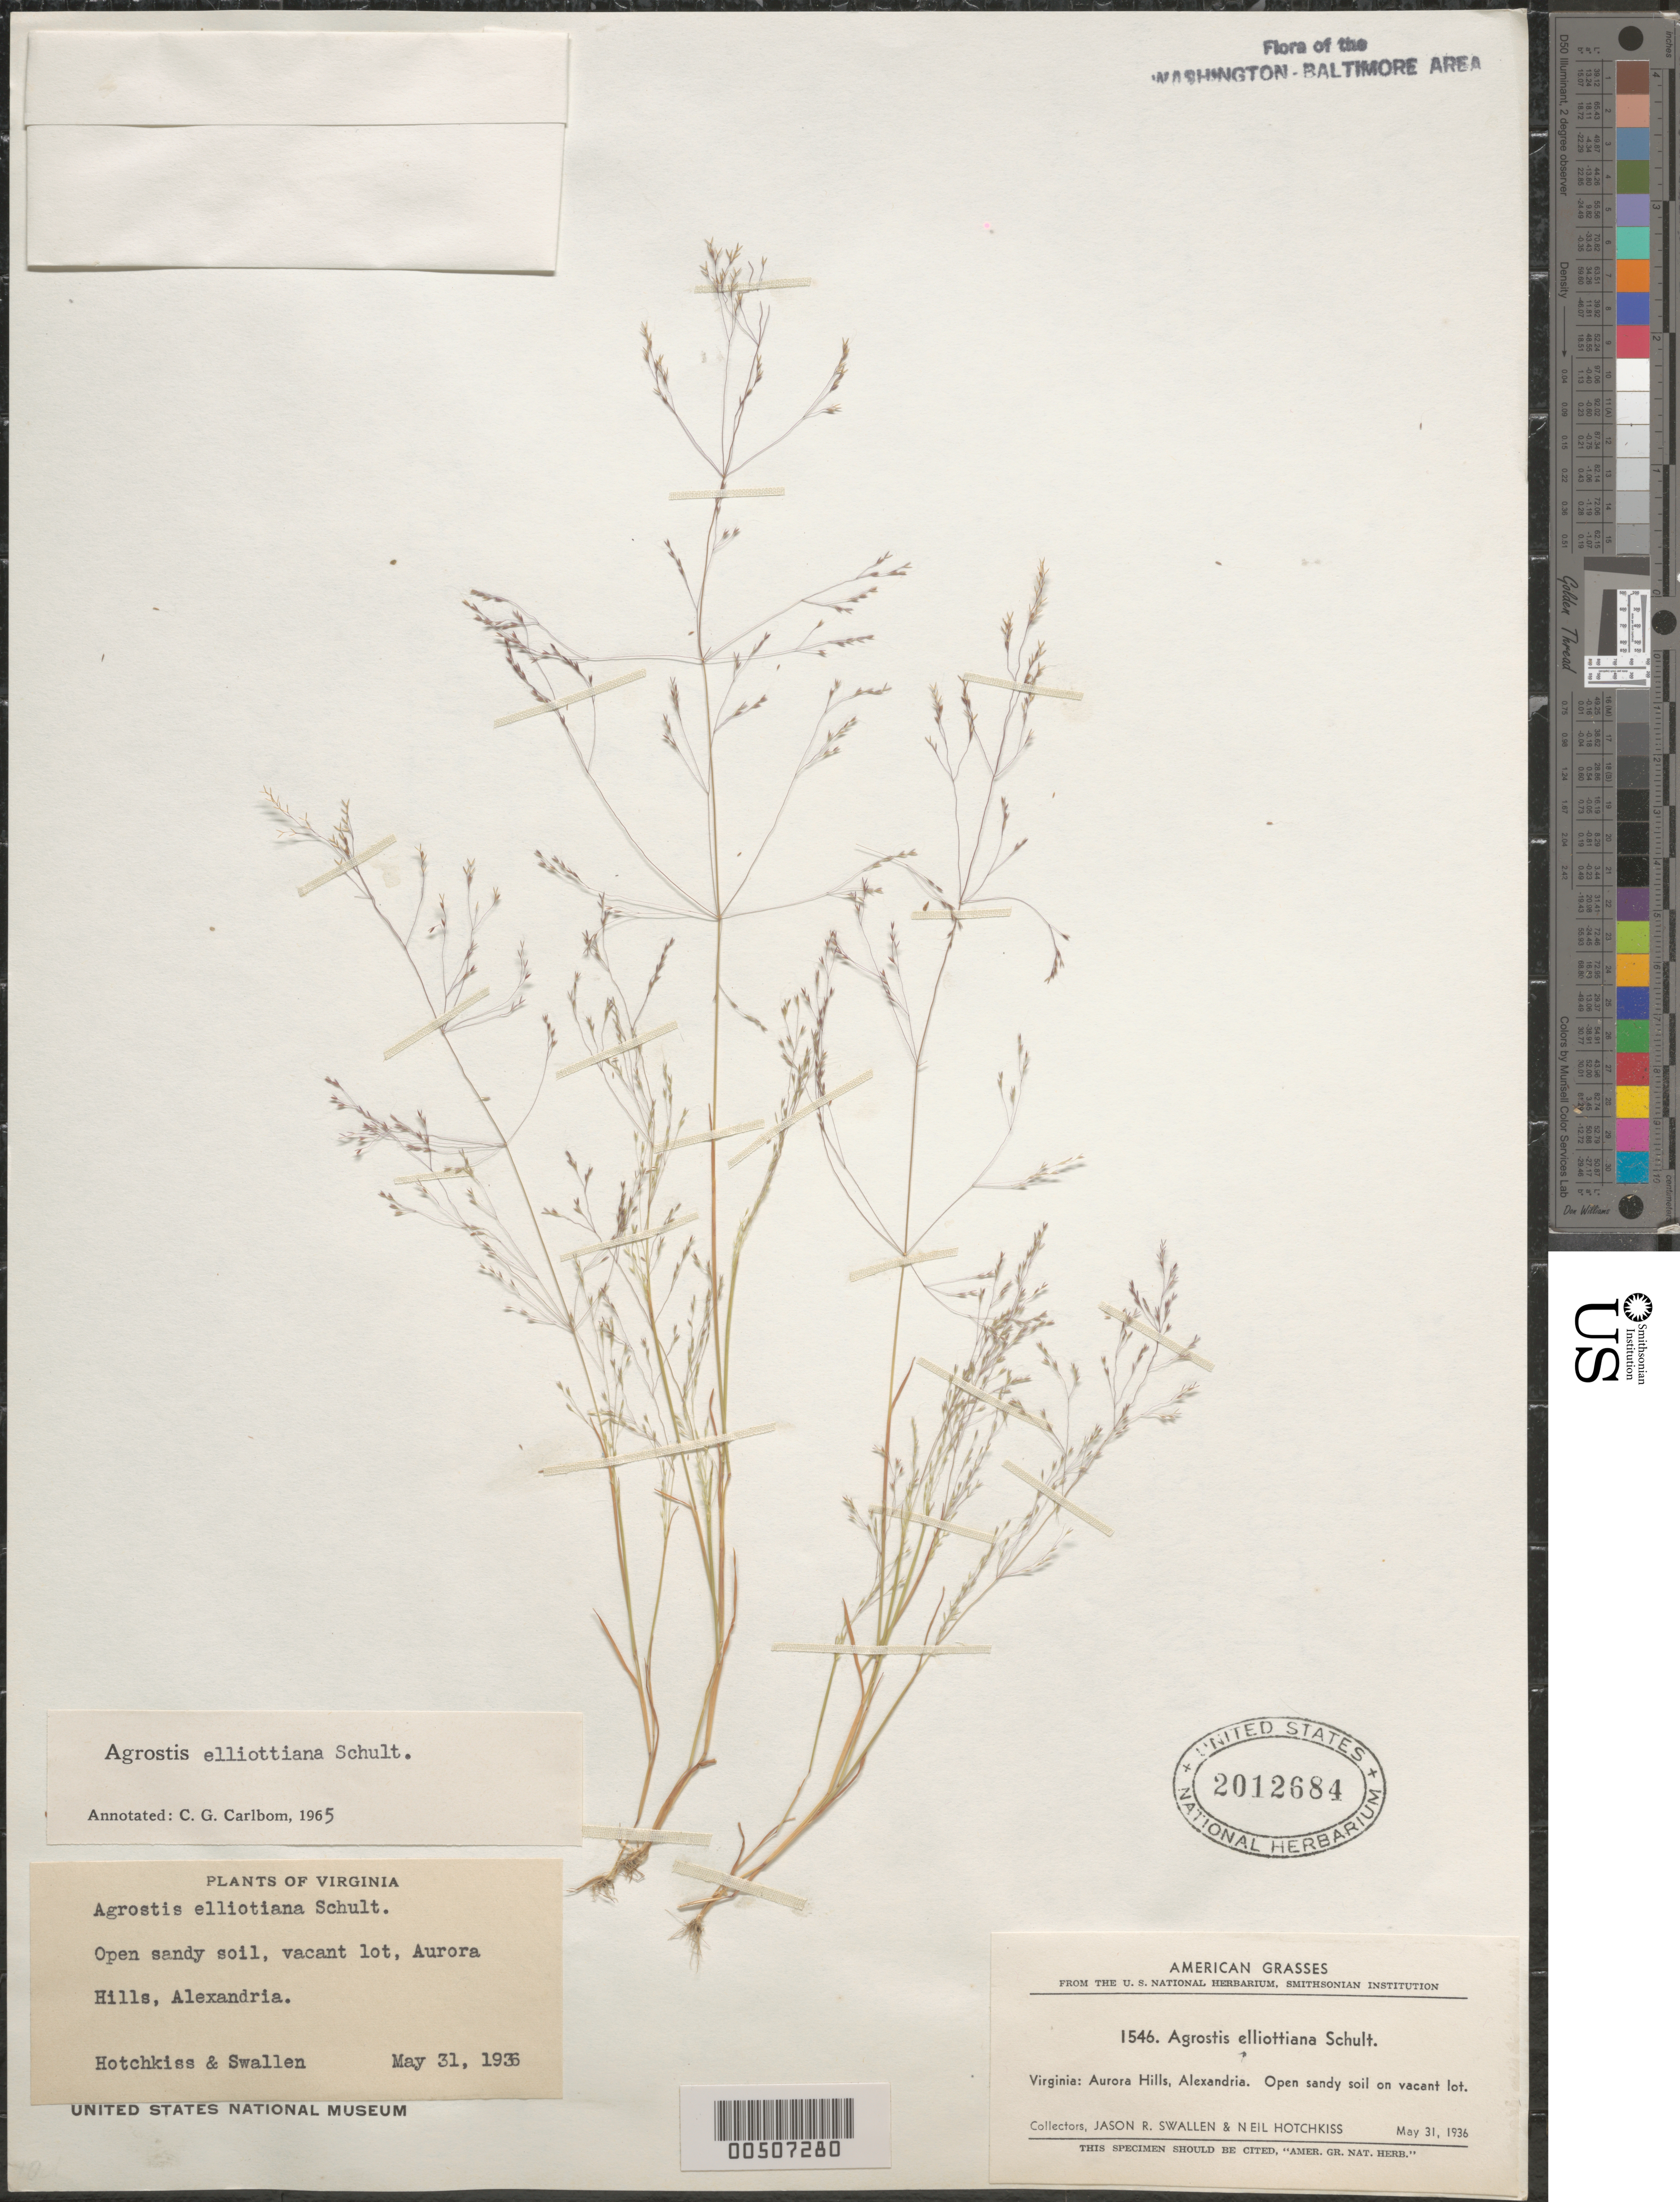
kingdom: Plantae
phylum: Tracheophyta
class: Liliopsida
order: Poales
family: Poaceae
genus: Agrostis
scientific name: Agrostis elliottiana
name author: Schult.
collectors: J. R. Swallen & N. Hotchkiss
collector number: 1546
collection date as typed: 31 May 1936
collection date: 1936-05-31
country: United States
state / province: Virginia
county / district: City of Alexandria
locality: Alexandria, Aurora Hills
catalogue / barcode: US 2012684